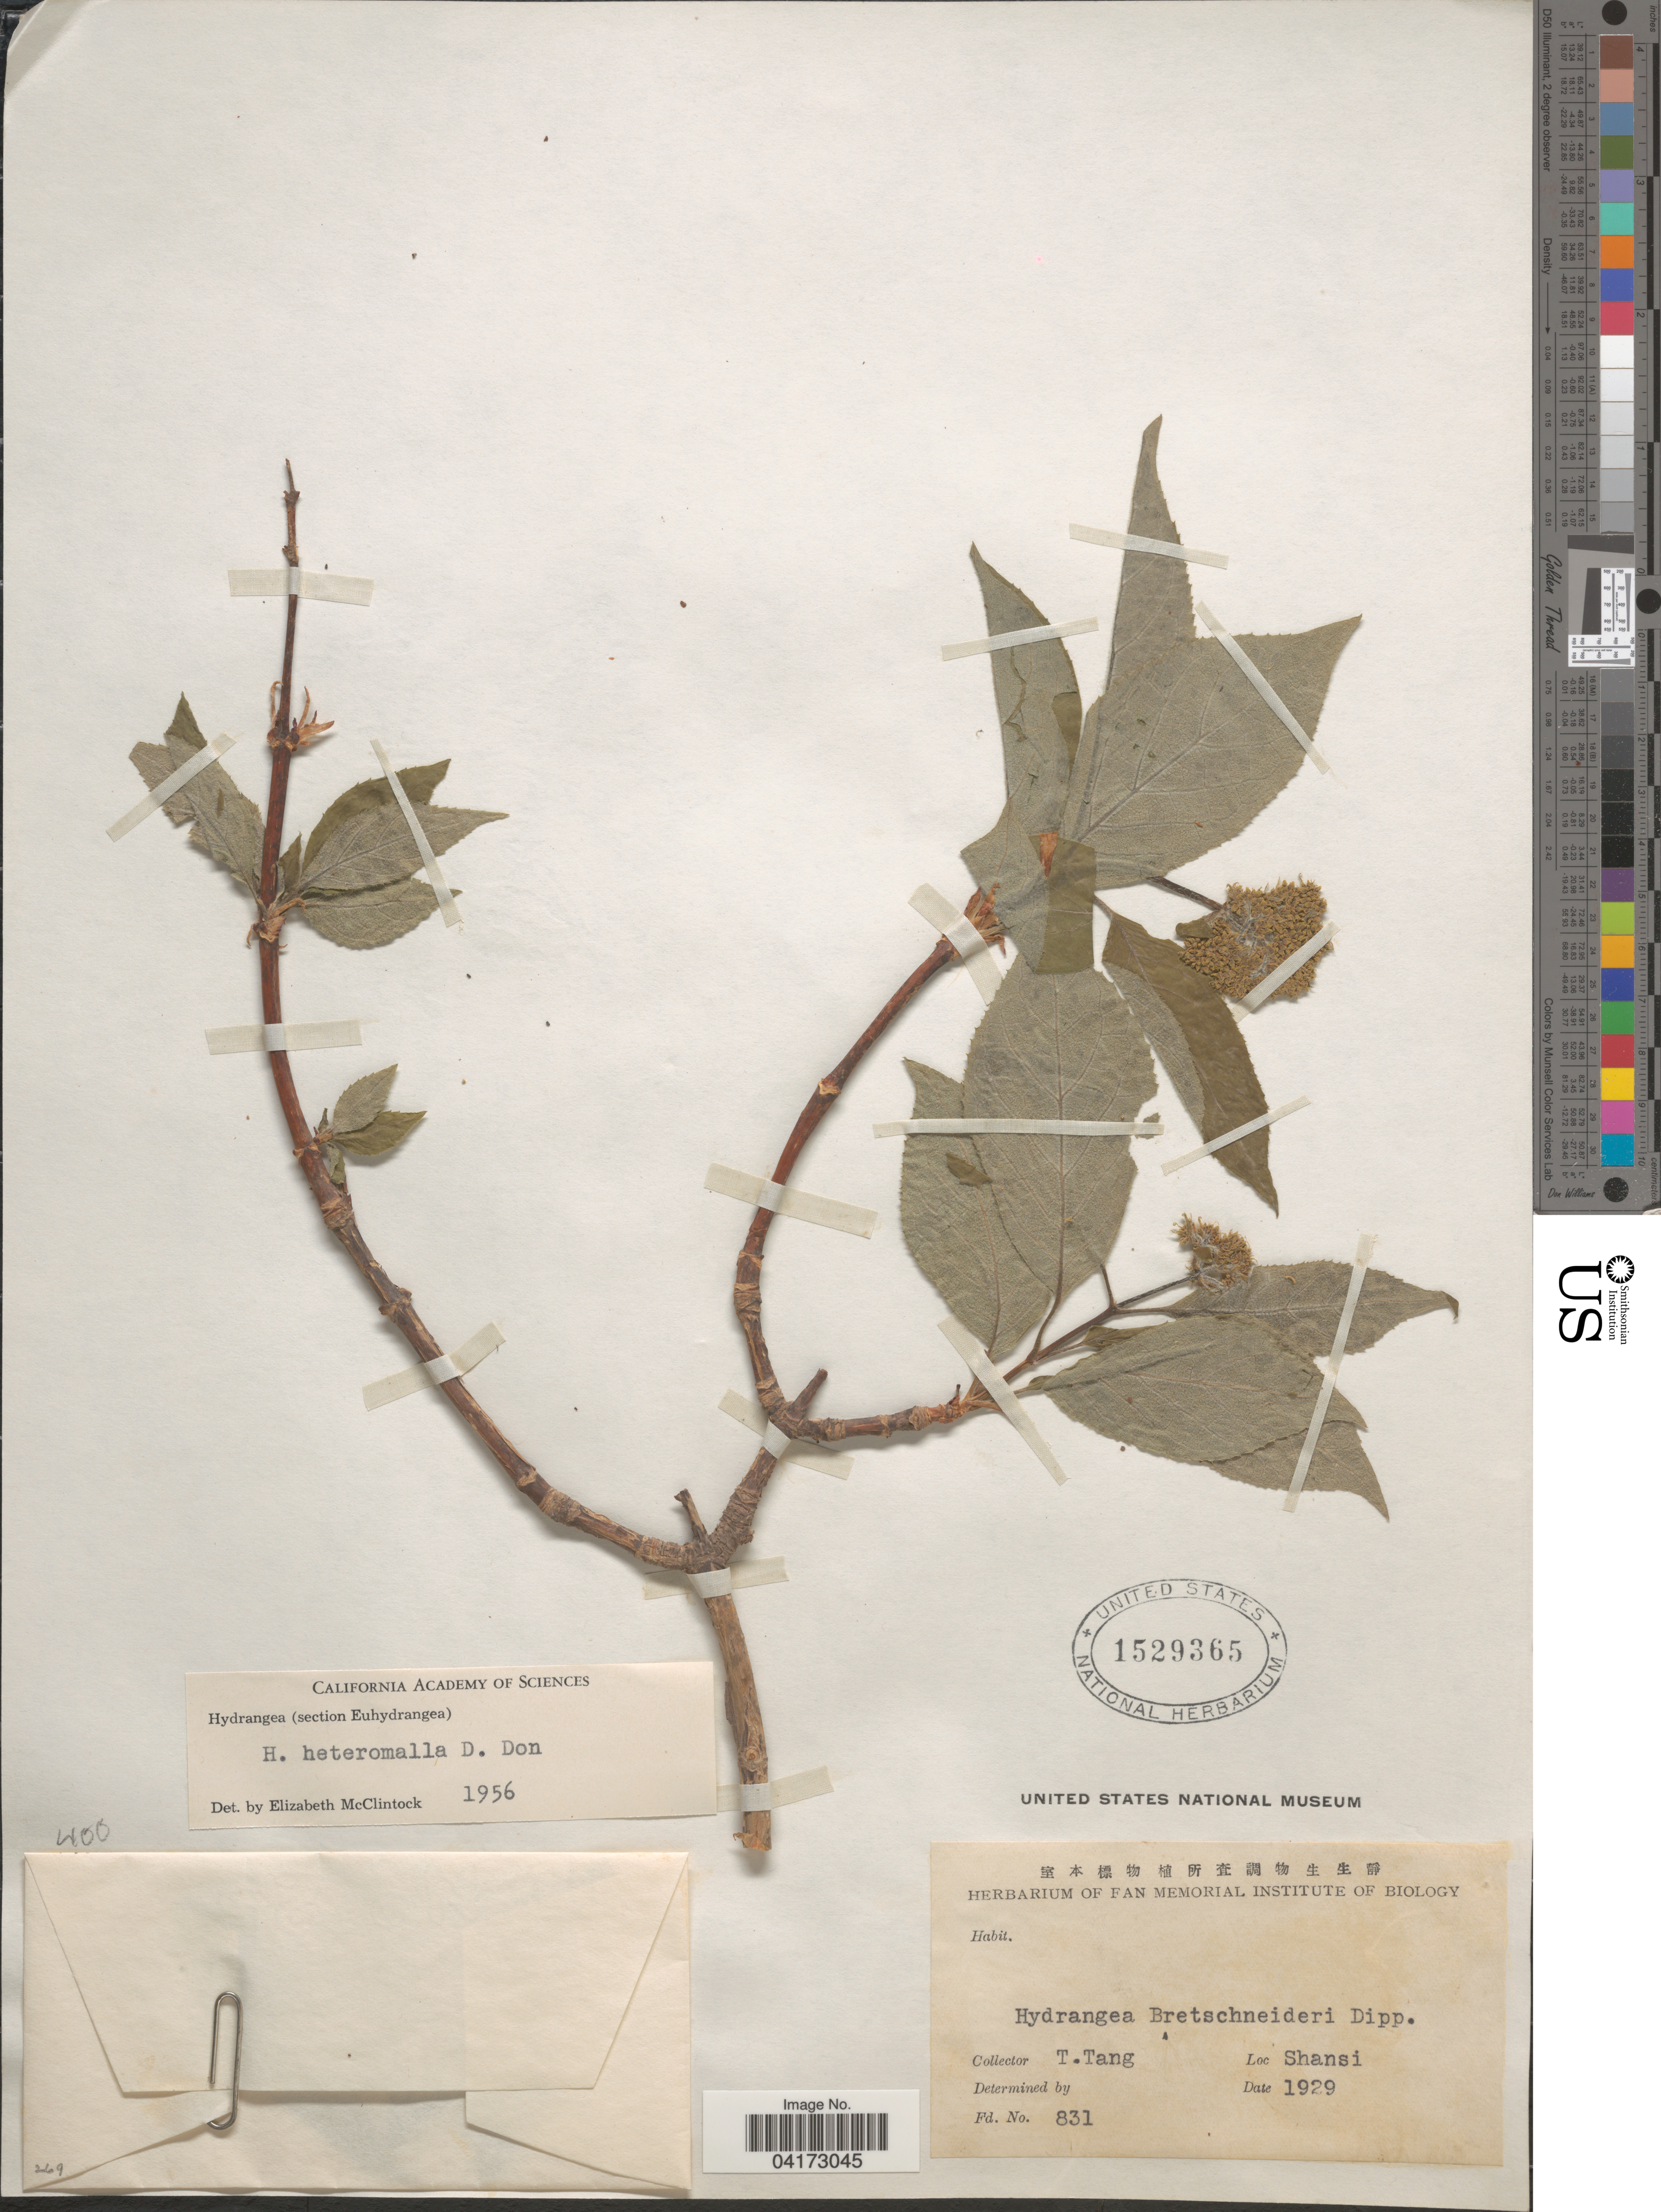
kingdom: Plantae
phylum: Tracheophyta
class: Magnoliopsida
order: Cornales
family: Hydrangeaceae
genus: Hydrangea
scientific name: Hydrangea heteromalla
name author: D. Don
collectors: T. Tang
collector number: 831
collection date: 1929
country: China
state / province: Shanxi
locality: Shansi.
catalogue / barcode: US 1529365